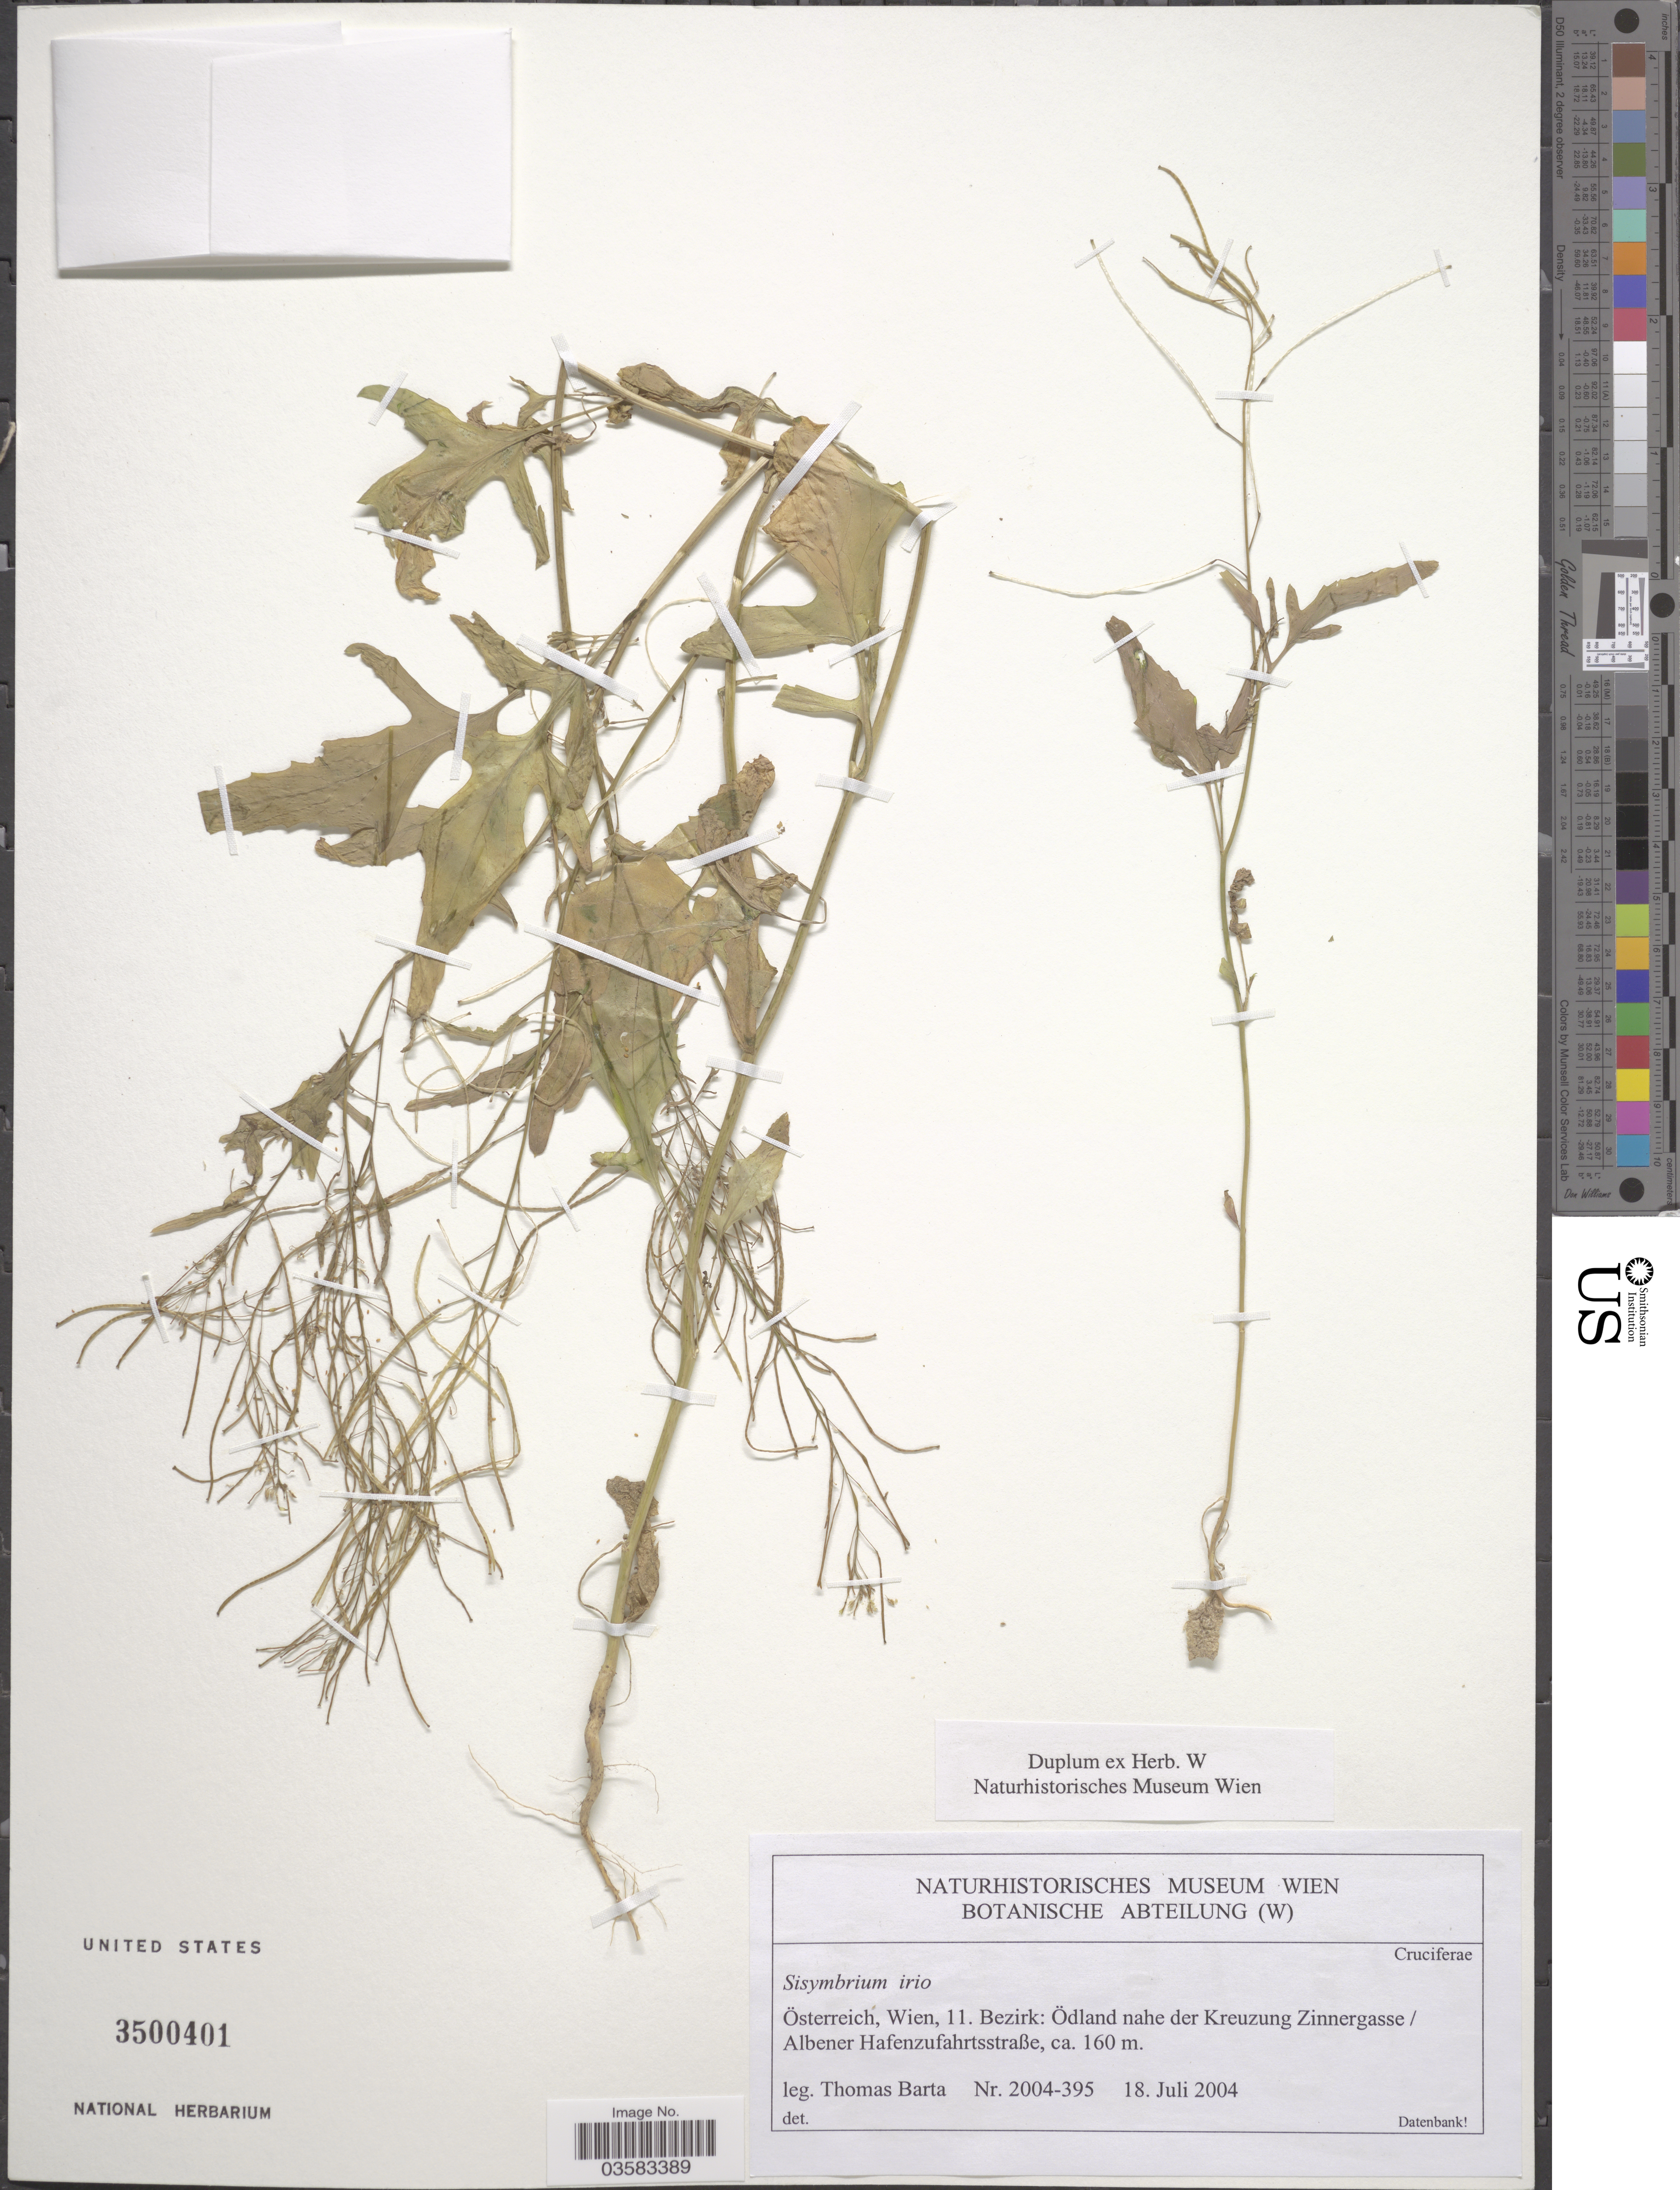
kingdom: Plantae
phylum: Tracheophyta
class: Magnoliopsida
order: Brassicales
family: Brassicaceae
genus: Sisymbrium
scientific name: Sisymbrium irio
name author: L.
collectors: T. Barta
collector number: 2004-395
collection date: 2004-07-18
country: Austria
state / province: Wien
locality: Österreich, Wien, 11. Bezirk: Ödland nahe der Kreuzung Zinnergasse/Albener Hafenzufahrtsstraße.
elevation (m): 160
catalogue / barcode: US 3500401